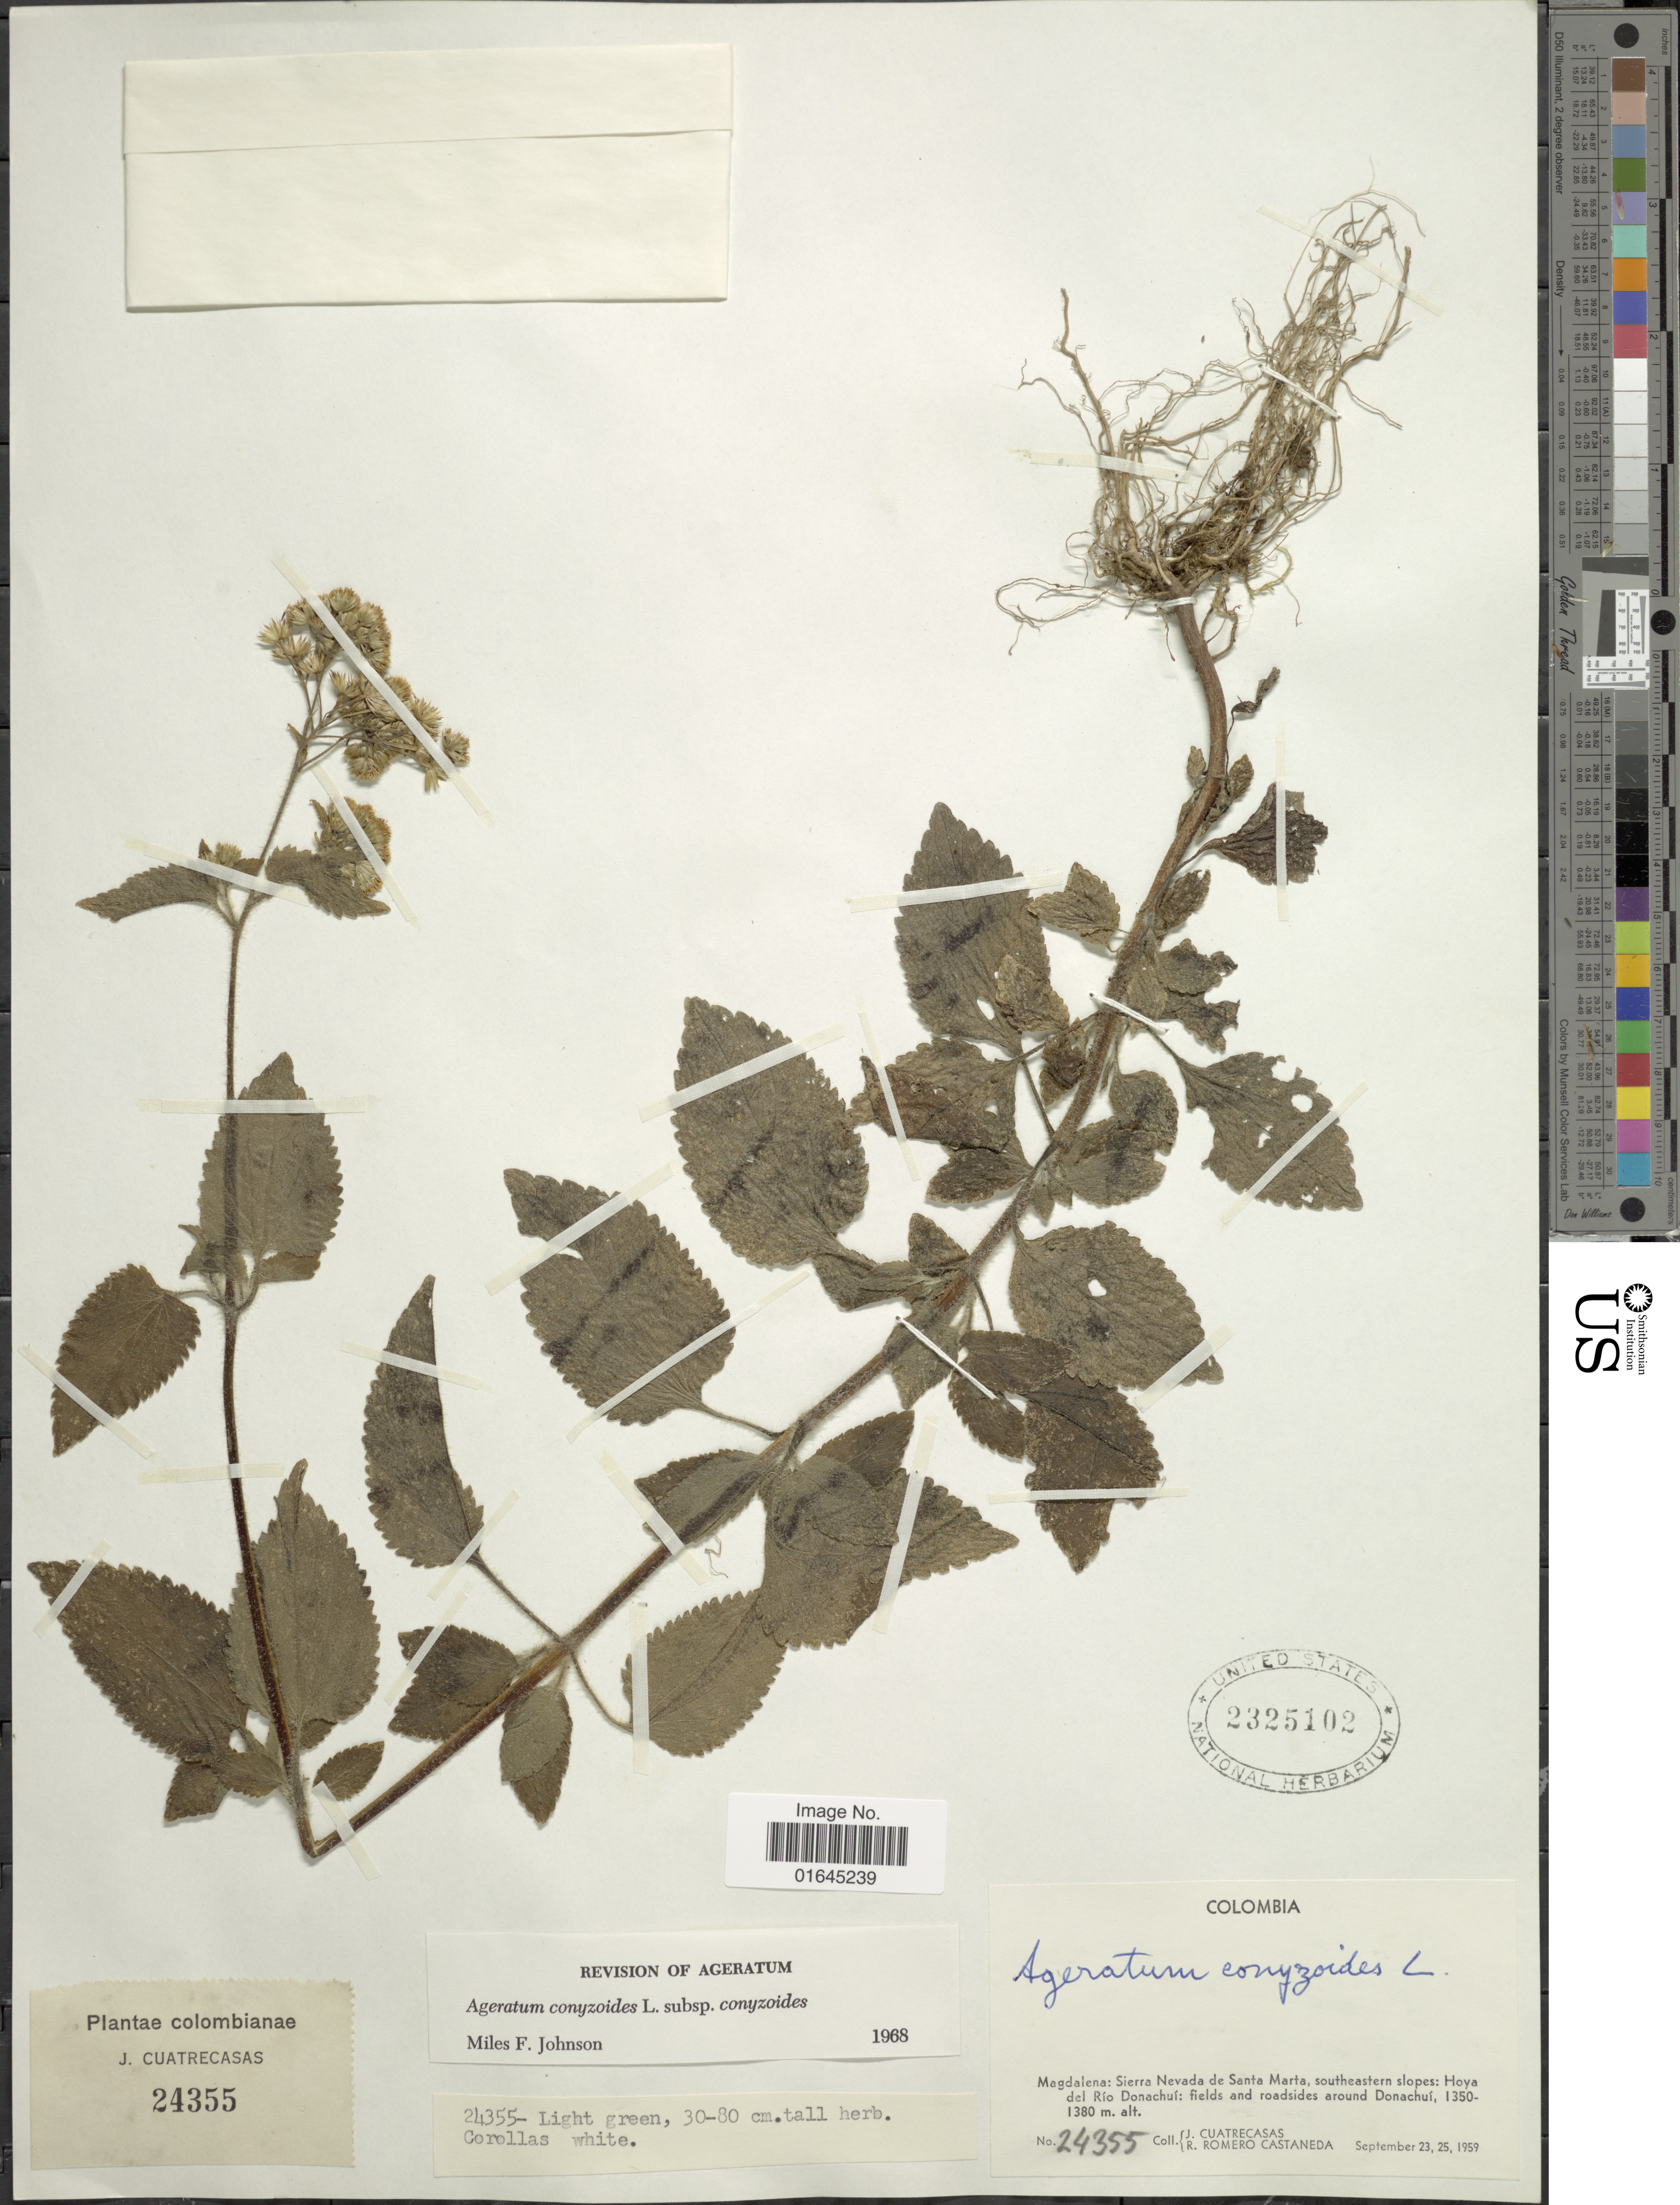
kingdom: Plantae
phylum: Tracheophyta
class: Magnoliopsida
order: Asterales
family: Asteraceae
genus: Ageratum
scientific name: Ageratum conyzoides subsp. conyzoides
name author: L.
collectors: J. Cuatrecasas & R. Romero Castañeda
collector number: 24355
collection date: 1959-09-23/1959-09-25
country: Colombia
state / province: Magdalena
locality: Sierra Nevada de Santa Marta, southeastern slopes: Hoya del Río Donachuí: fields and roadsides around Donachuí.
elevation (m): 1350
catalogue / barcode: US 2325102